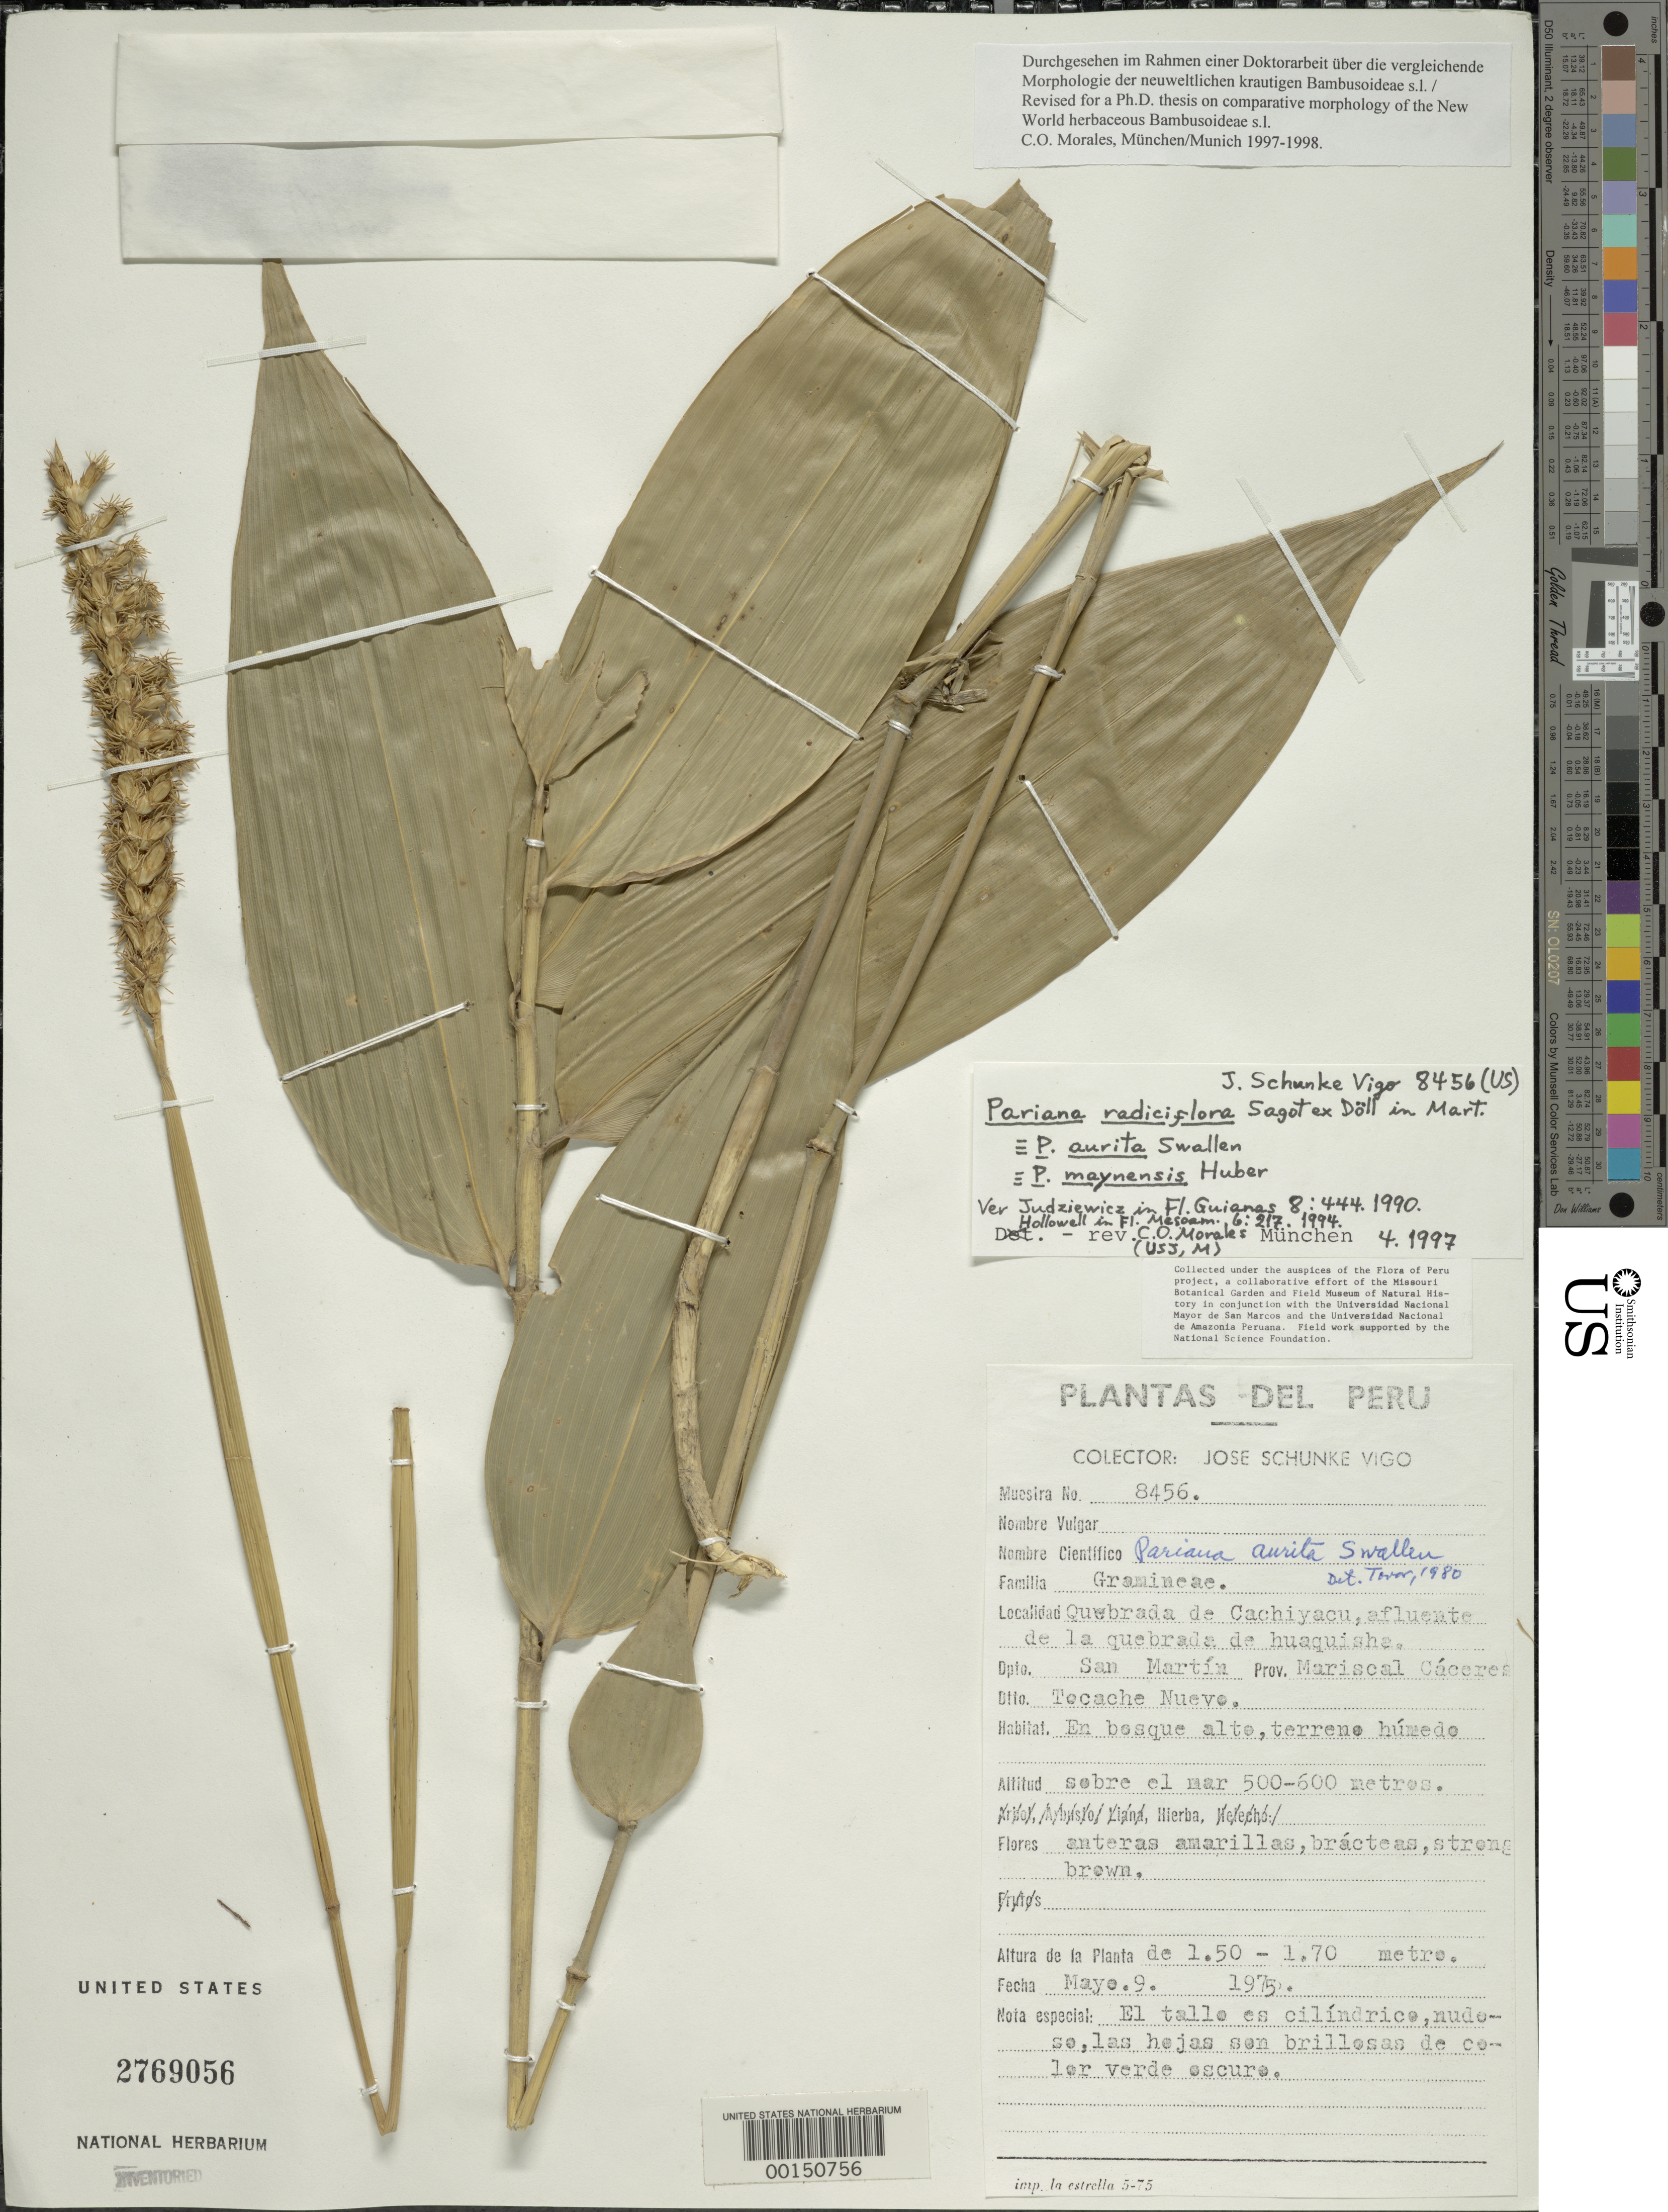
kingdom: Plantae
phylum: Tracheophyta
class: Liliopsida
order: Poales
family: Poaceae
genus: Pariana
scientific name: Pariana radiciflora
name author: Sagot ex Döll in Mart.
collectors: J. Schunke Vigo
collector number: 8456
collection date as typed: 09 May 1975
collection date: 1975-05-09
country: Peru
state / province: San Martín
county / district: Mariscal Cáceres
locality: Tocache nueve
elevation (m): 500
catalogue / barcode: US 2769056